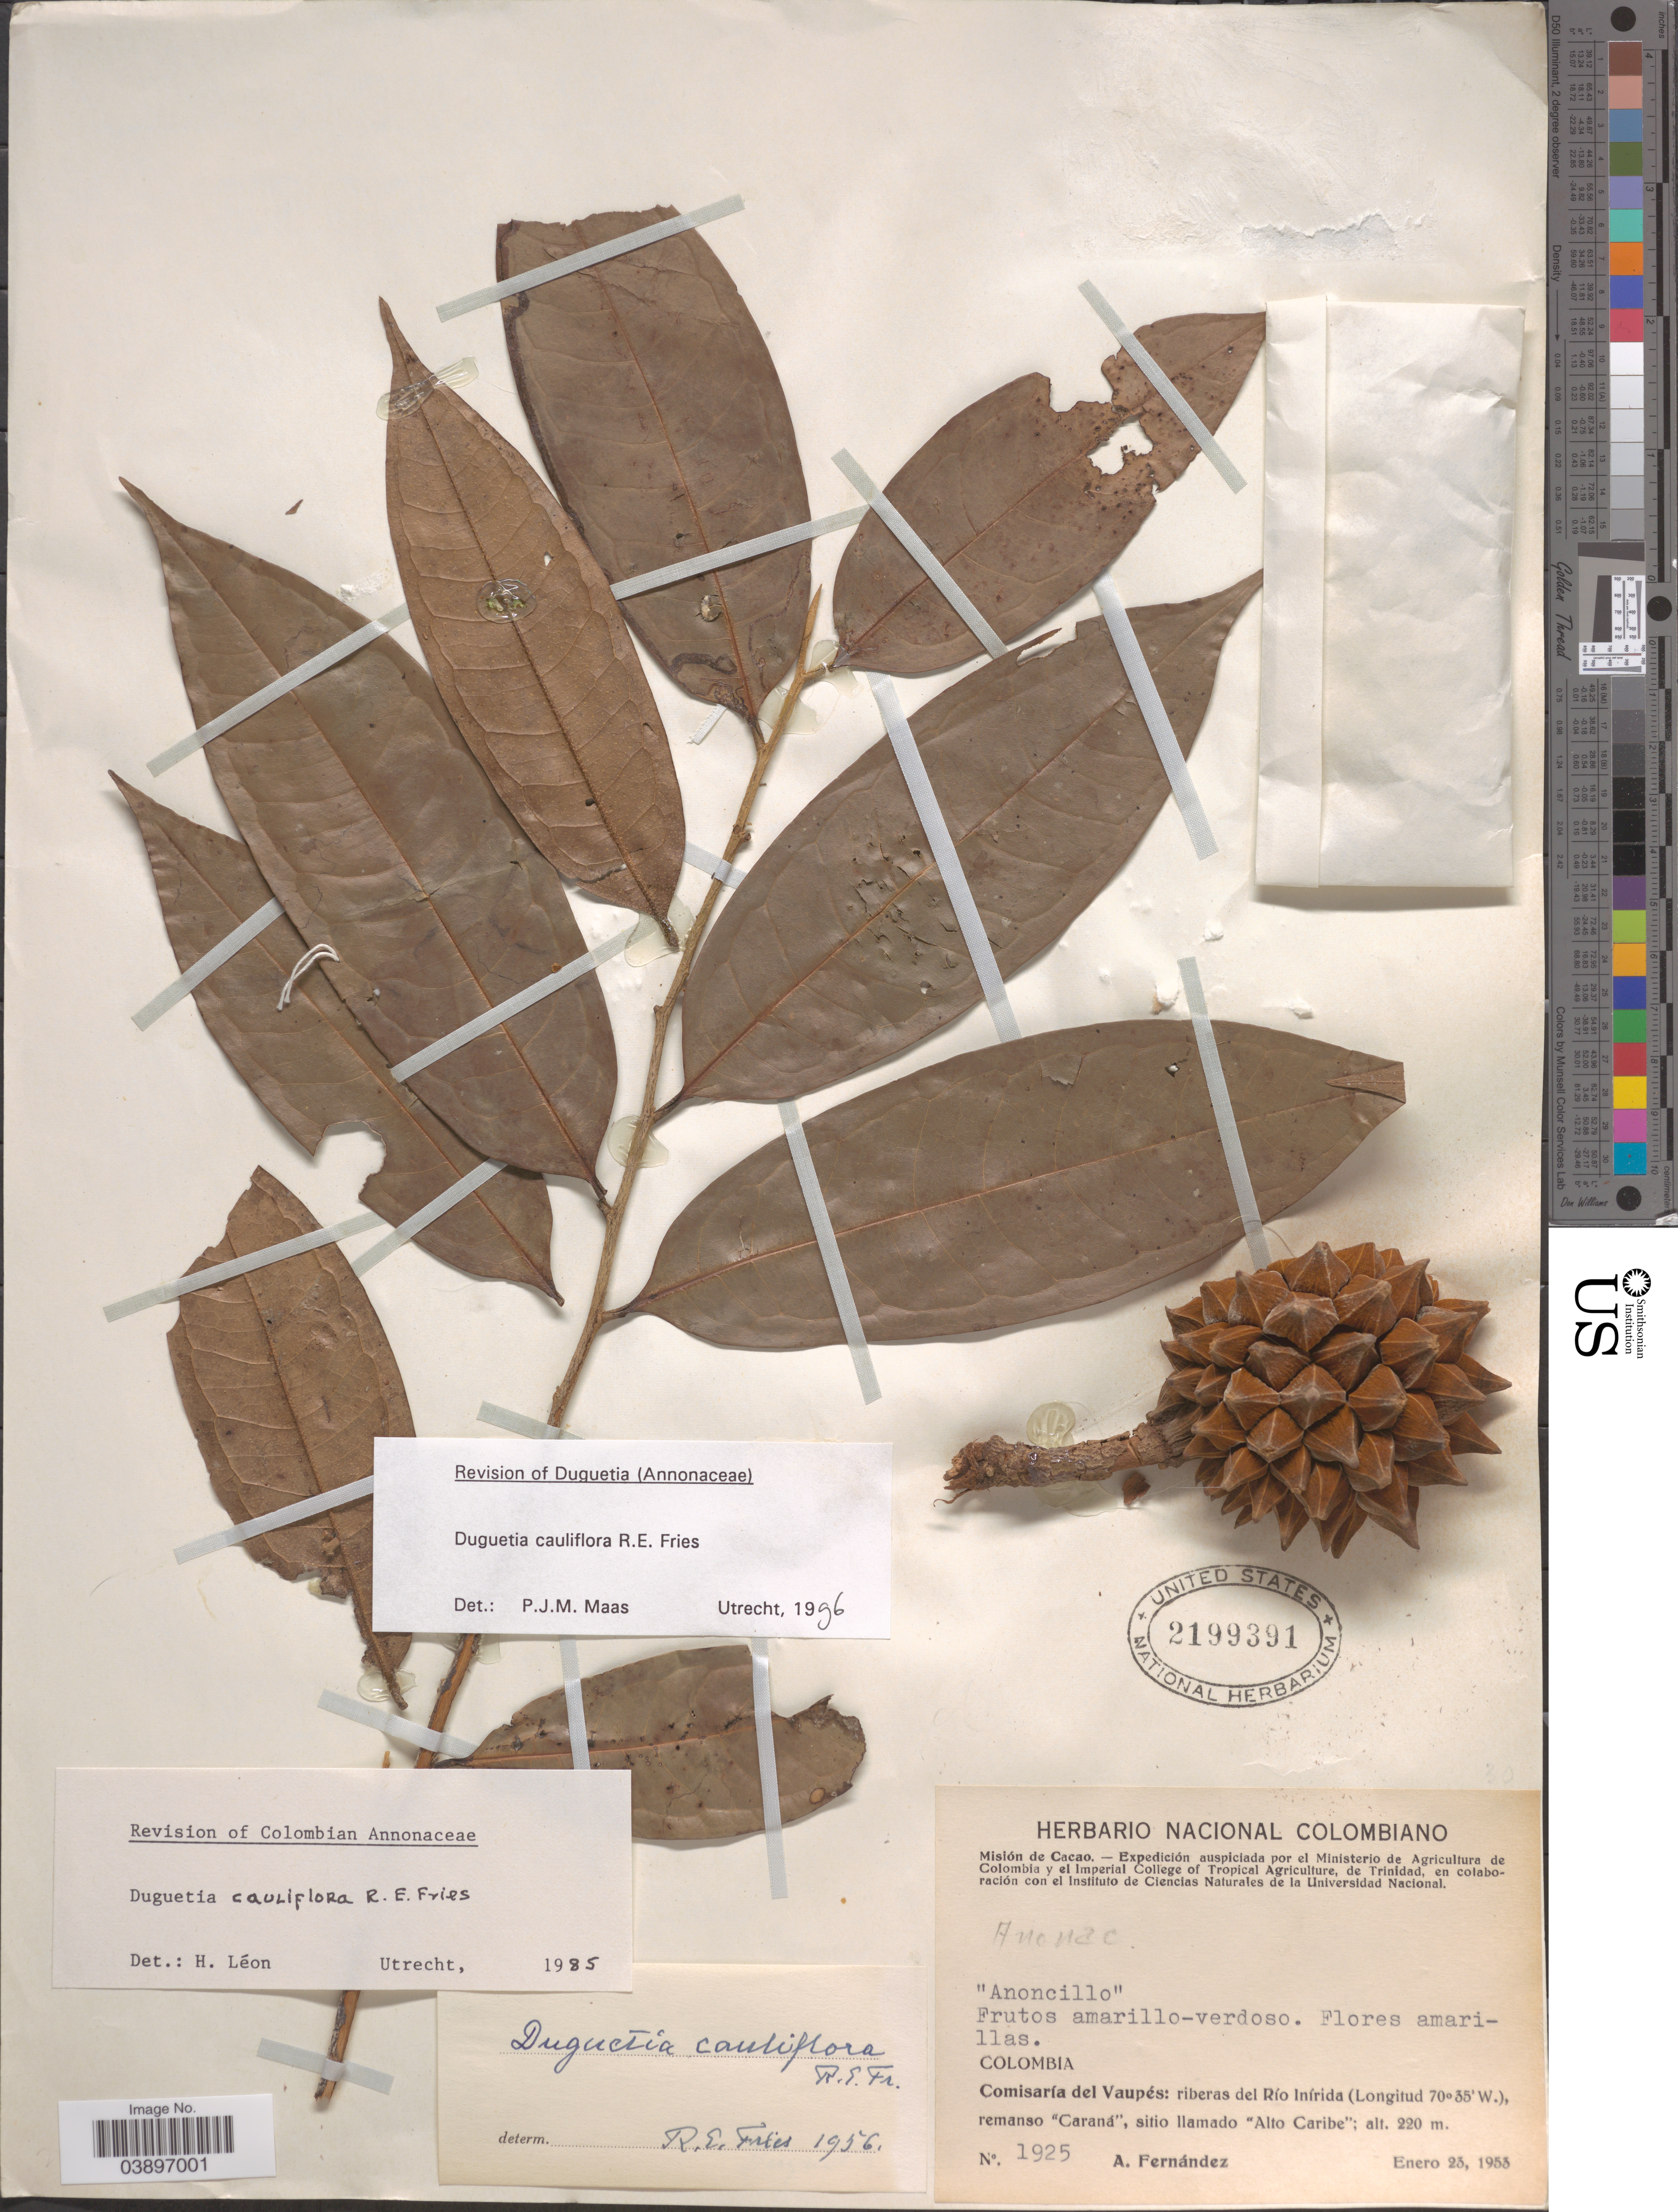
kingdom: Plantae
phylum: Tracheophyta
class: Magnoliopsida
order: Magnoliales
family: Annonaceae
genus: Duguetia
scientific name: Duguetia cauliflora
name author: R.E. Fr.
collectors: A. Fernandez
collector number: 1925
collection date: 1953-01-23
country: Colombia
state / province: Vaupés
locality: Comisaría del Vaupés: riberas del Río Inírida, remanso "Caraná", sitio llamado "Alto Caribe".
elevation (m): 220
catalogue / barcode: US 2199391